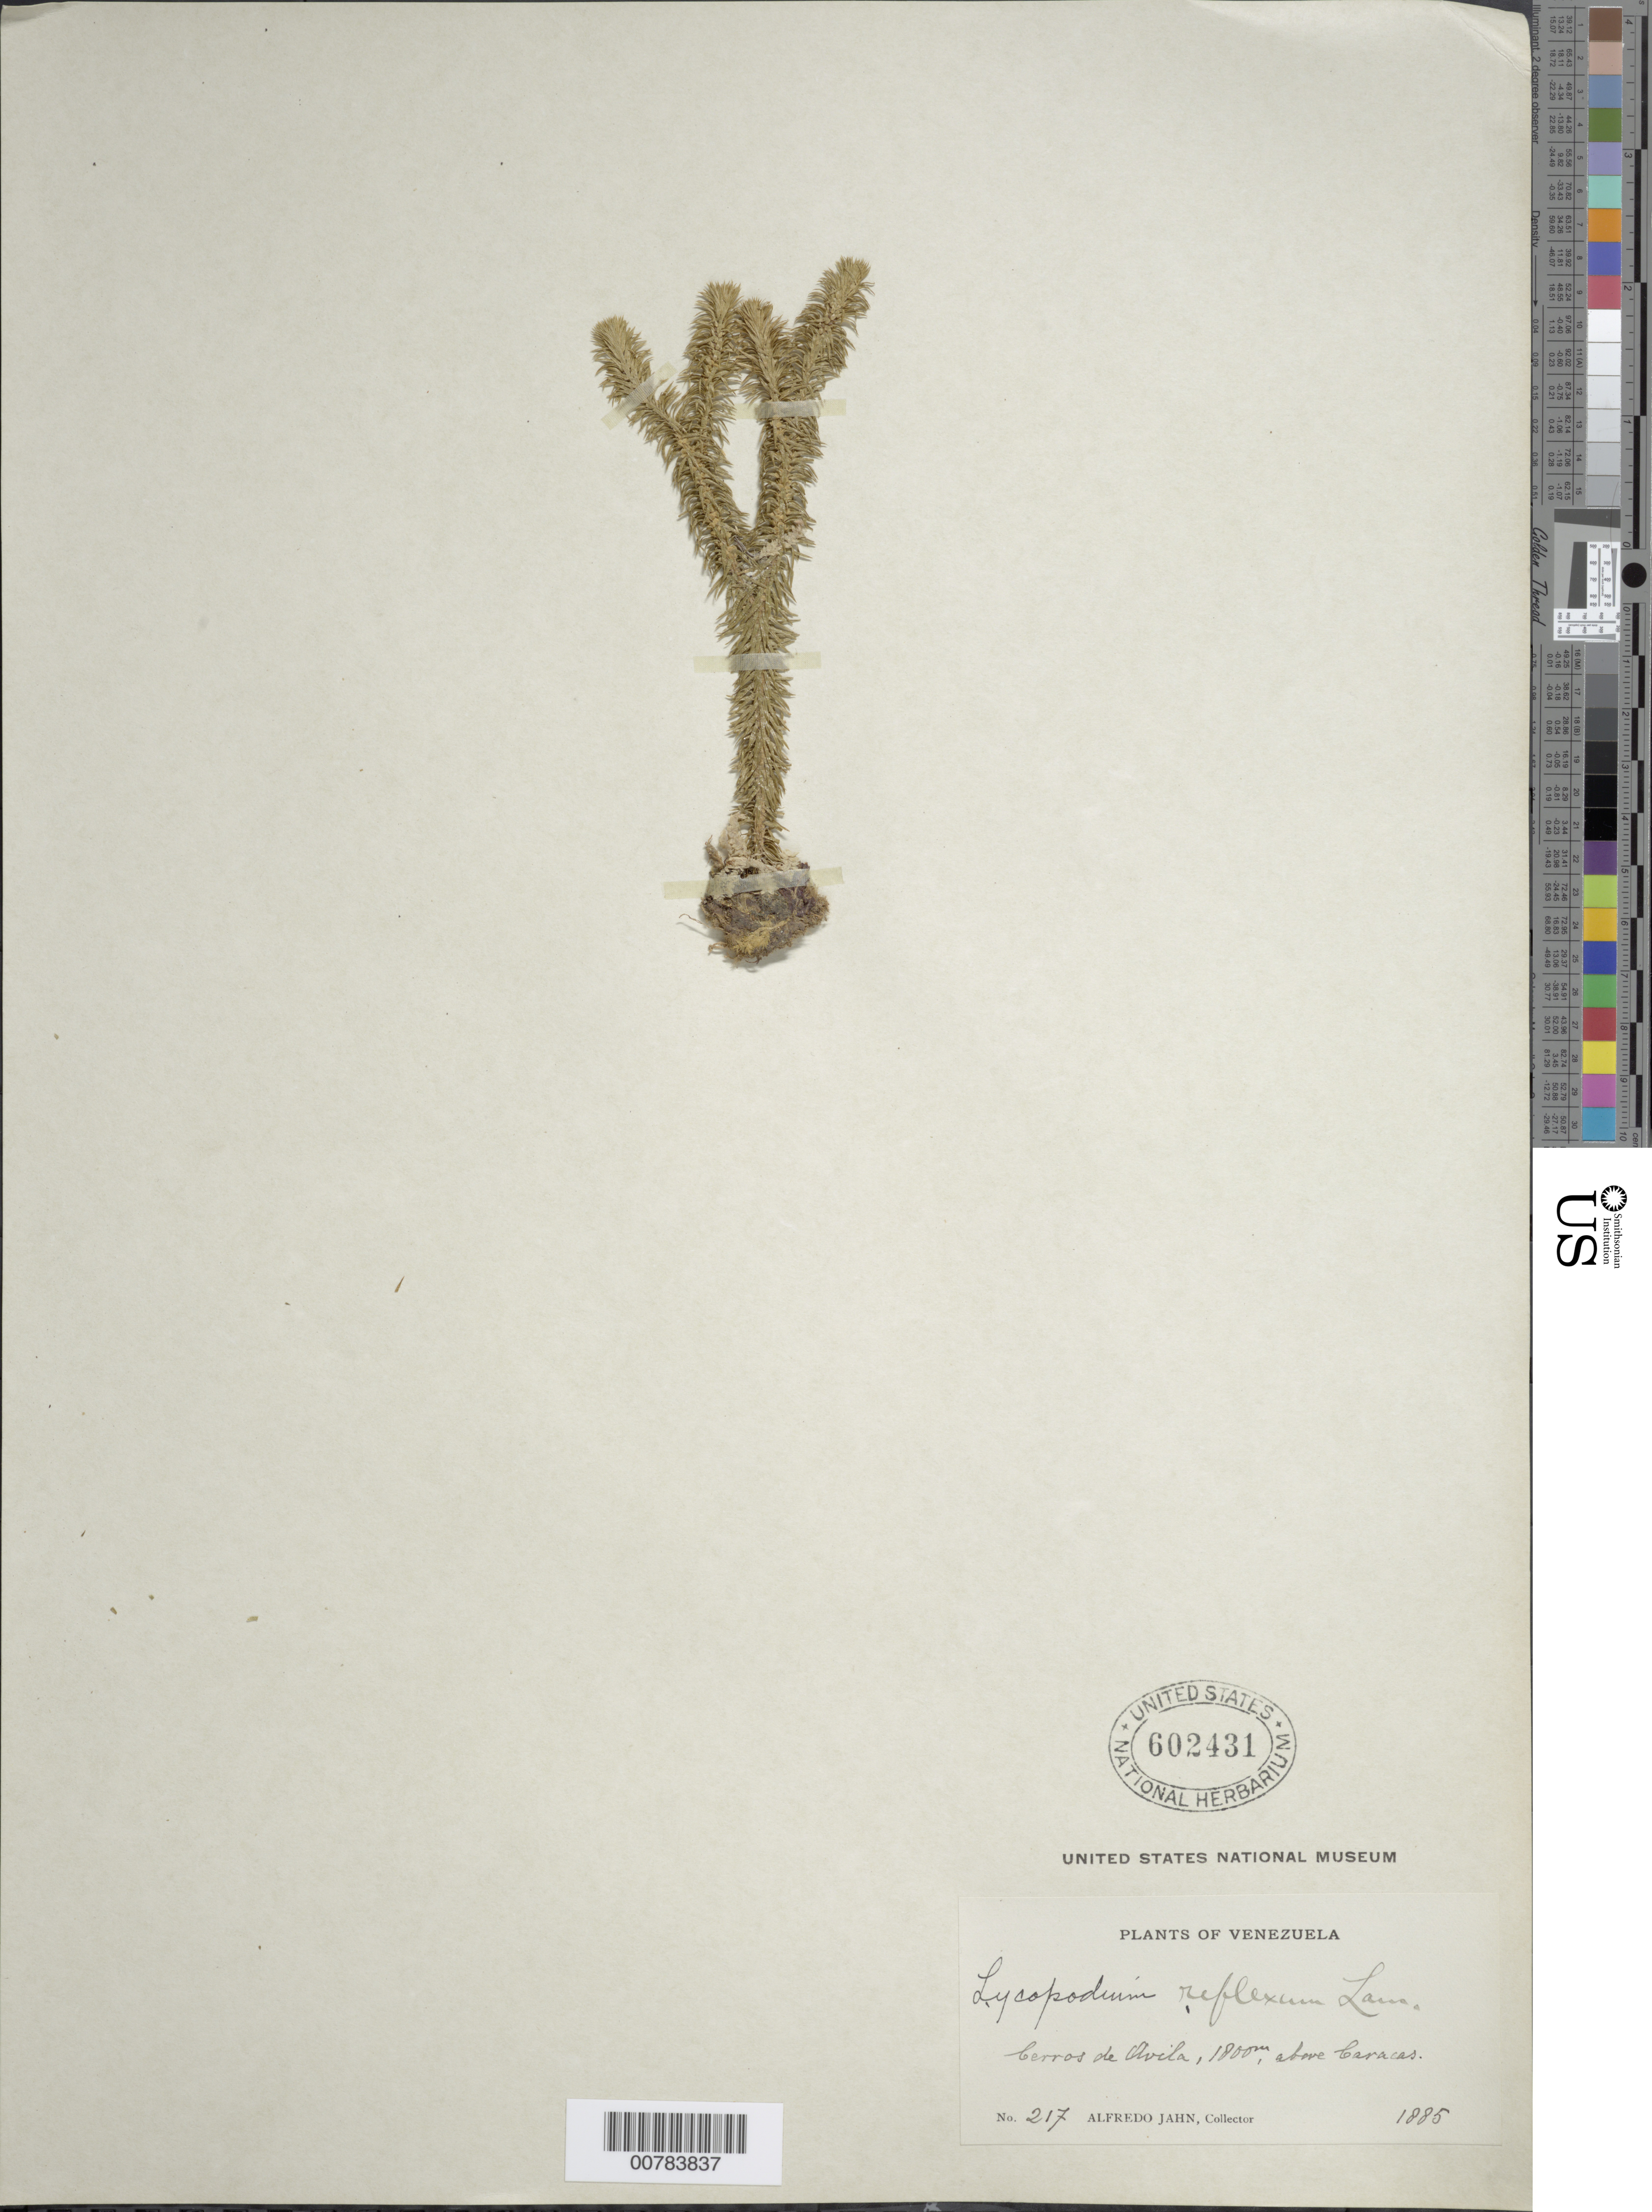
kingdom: Plantae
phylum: Tracheophyta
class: Lycopodiopsida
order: Lycopodiales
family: Lycopodiaceae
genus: Phlegmariurus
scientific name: Phlegmariurus reflexus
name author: (Lam.) B. Øllg.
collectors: A. Jahn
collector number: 217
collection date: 1885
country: Venezuela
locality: Cerros de Avila, above Caracas.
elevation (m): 1800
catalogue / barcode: US 602431